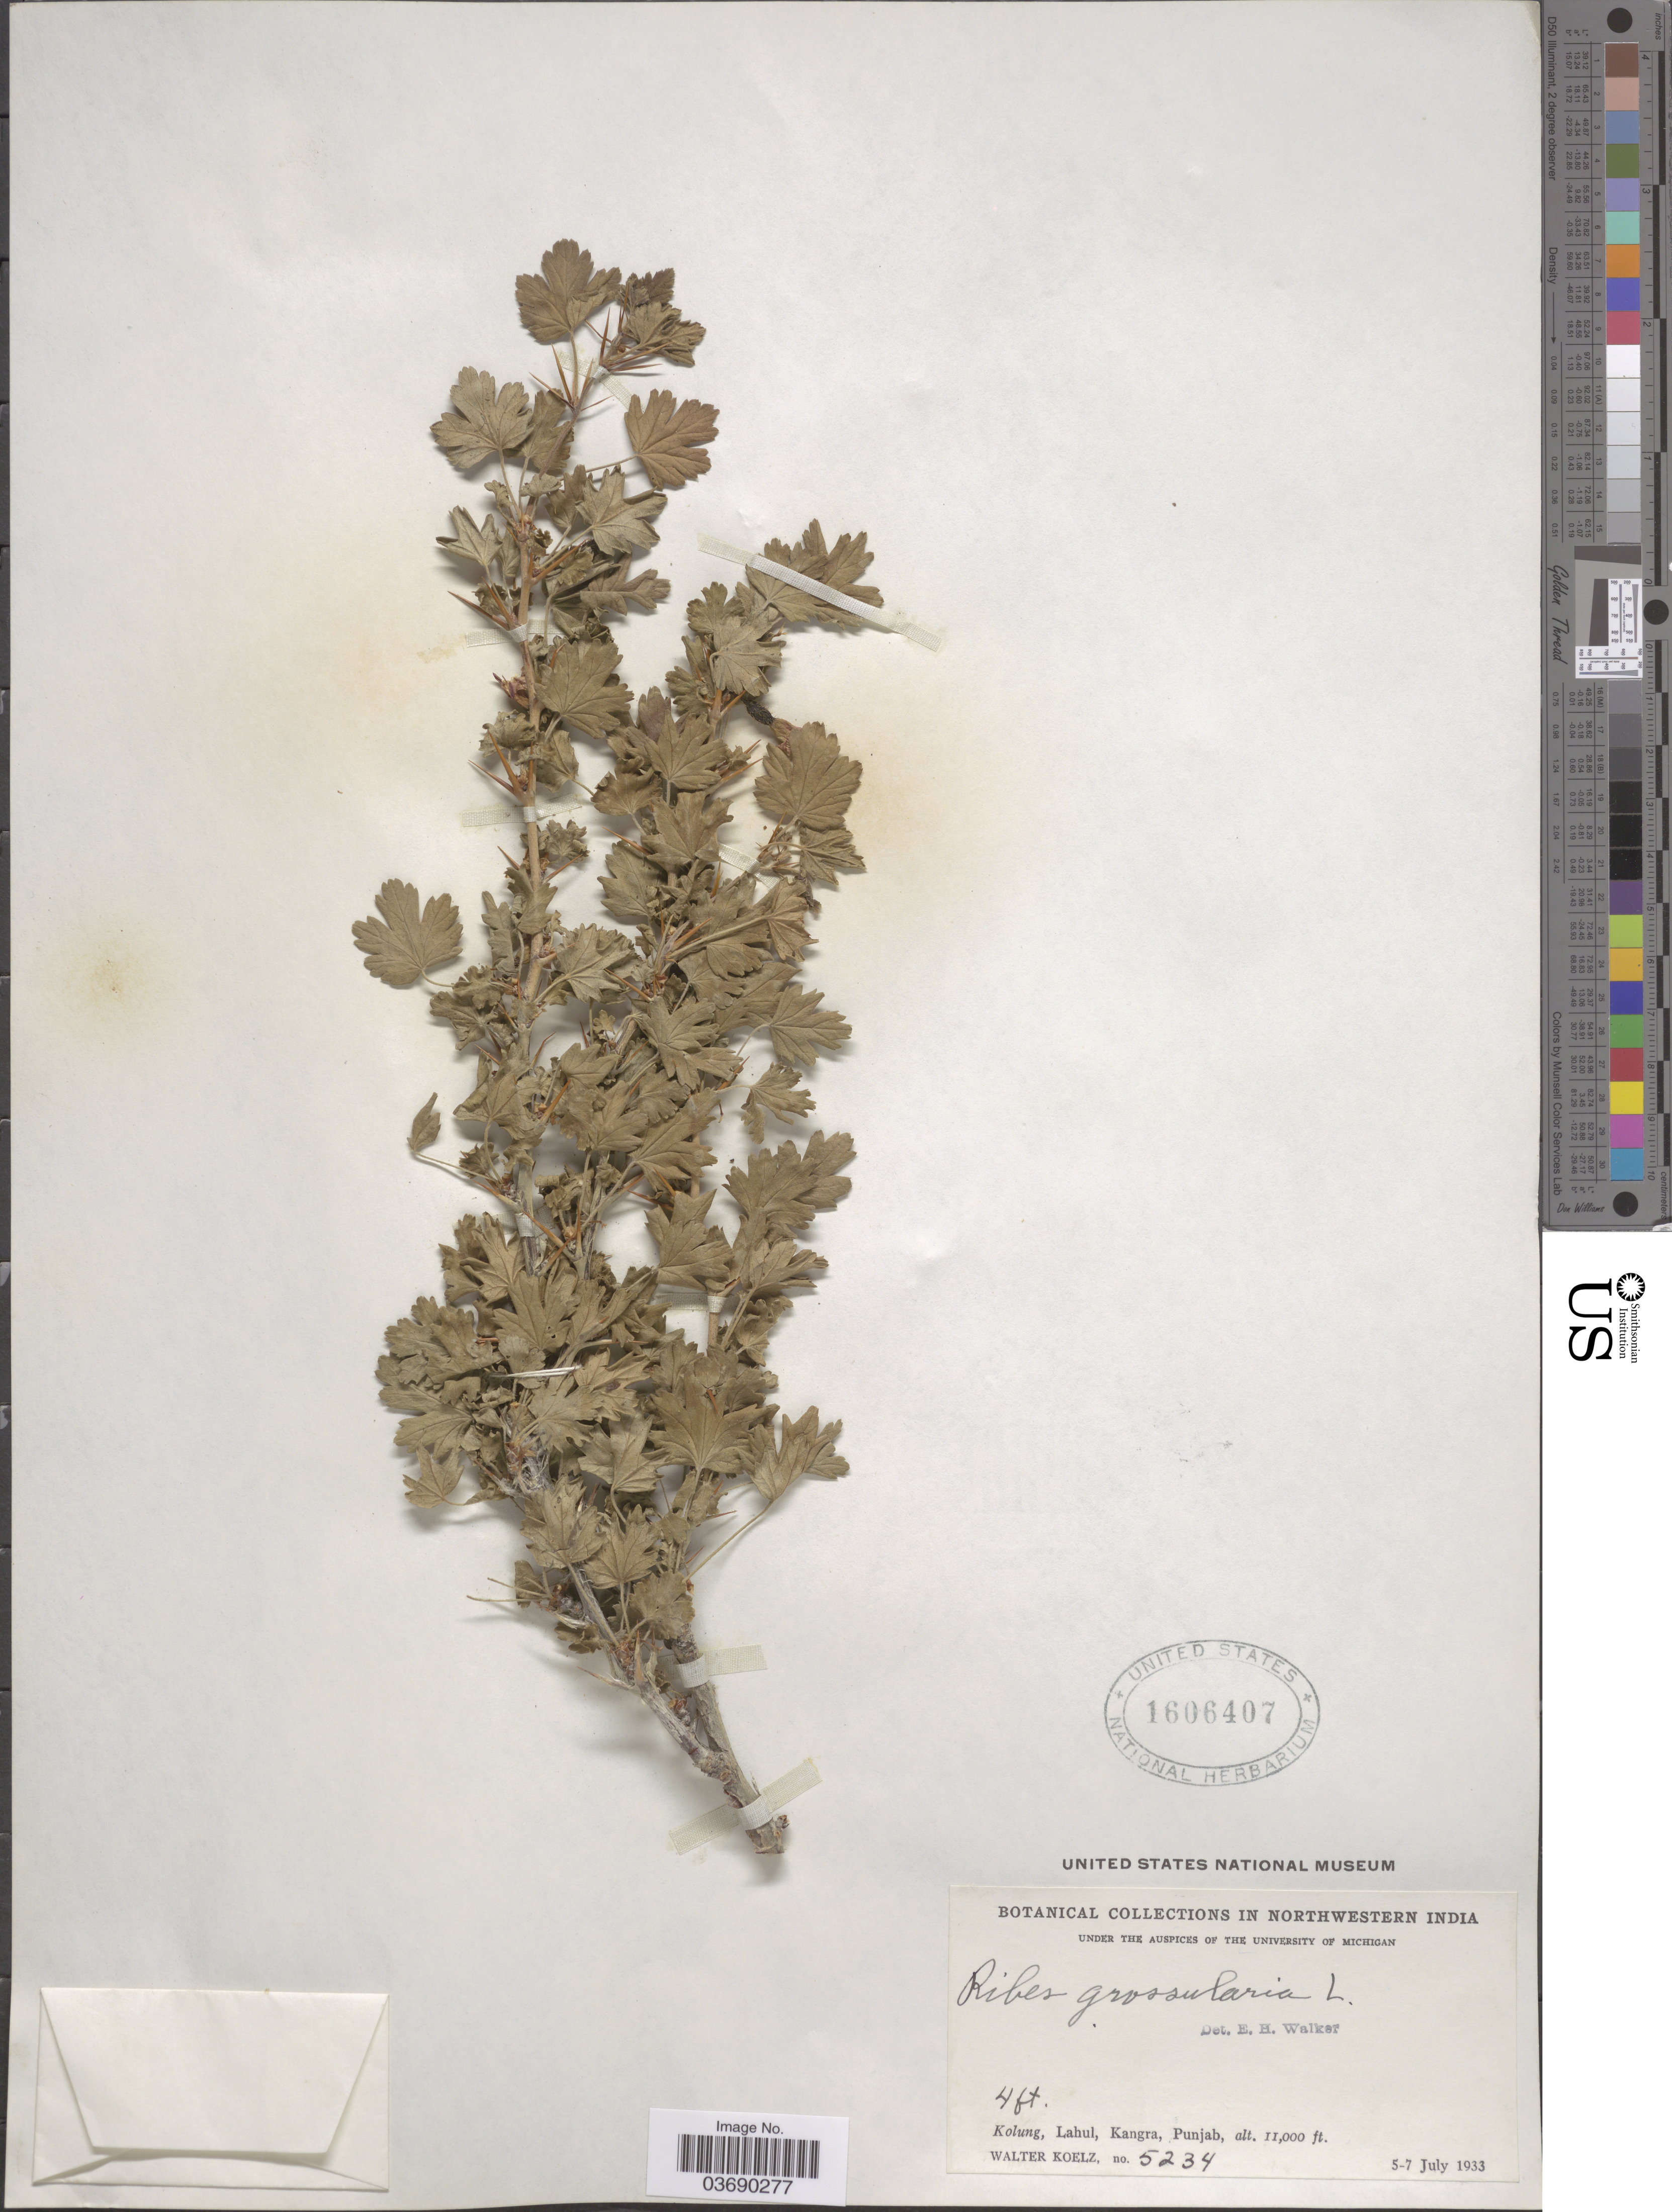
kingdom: Plantae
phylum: Tracheophyta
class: Magnoliopsida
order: Saxifragales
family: Grossulariaceae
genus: Ribes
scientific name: Ribes grossularia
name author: L.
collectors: W. N. Koelz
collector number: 5234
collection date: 1933-07-05/1933-07-07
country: India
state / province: Punjab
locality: Northwestern India. Kolung, lahul, Kangra.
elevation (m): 3353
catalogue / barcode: US 1606407